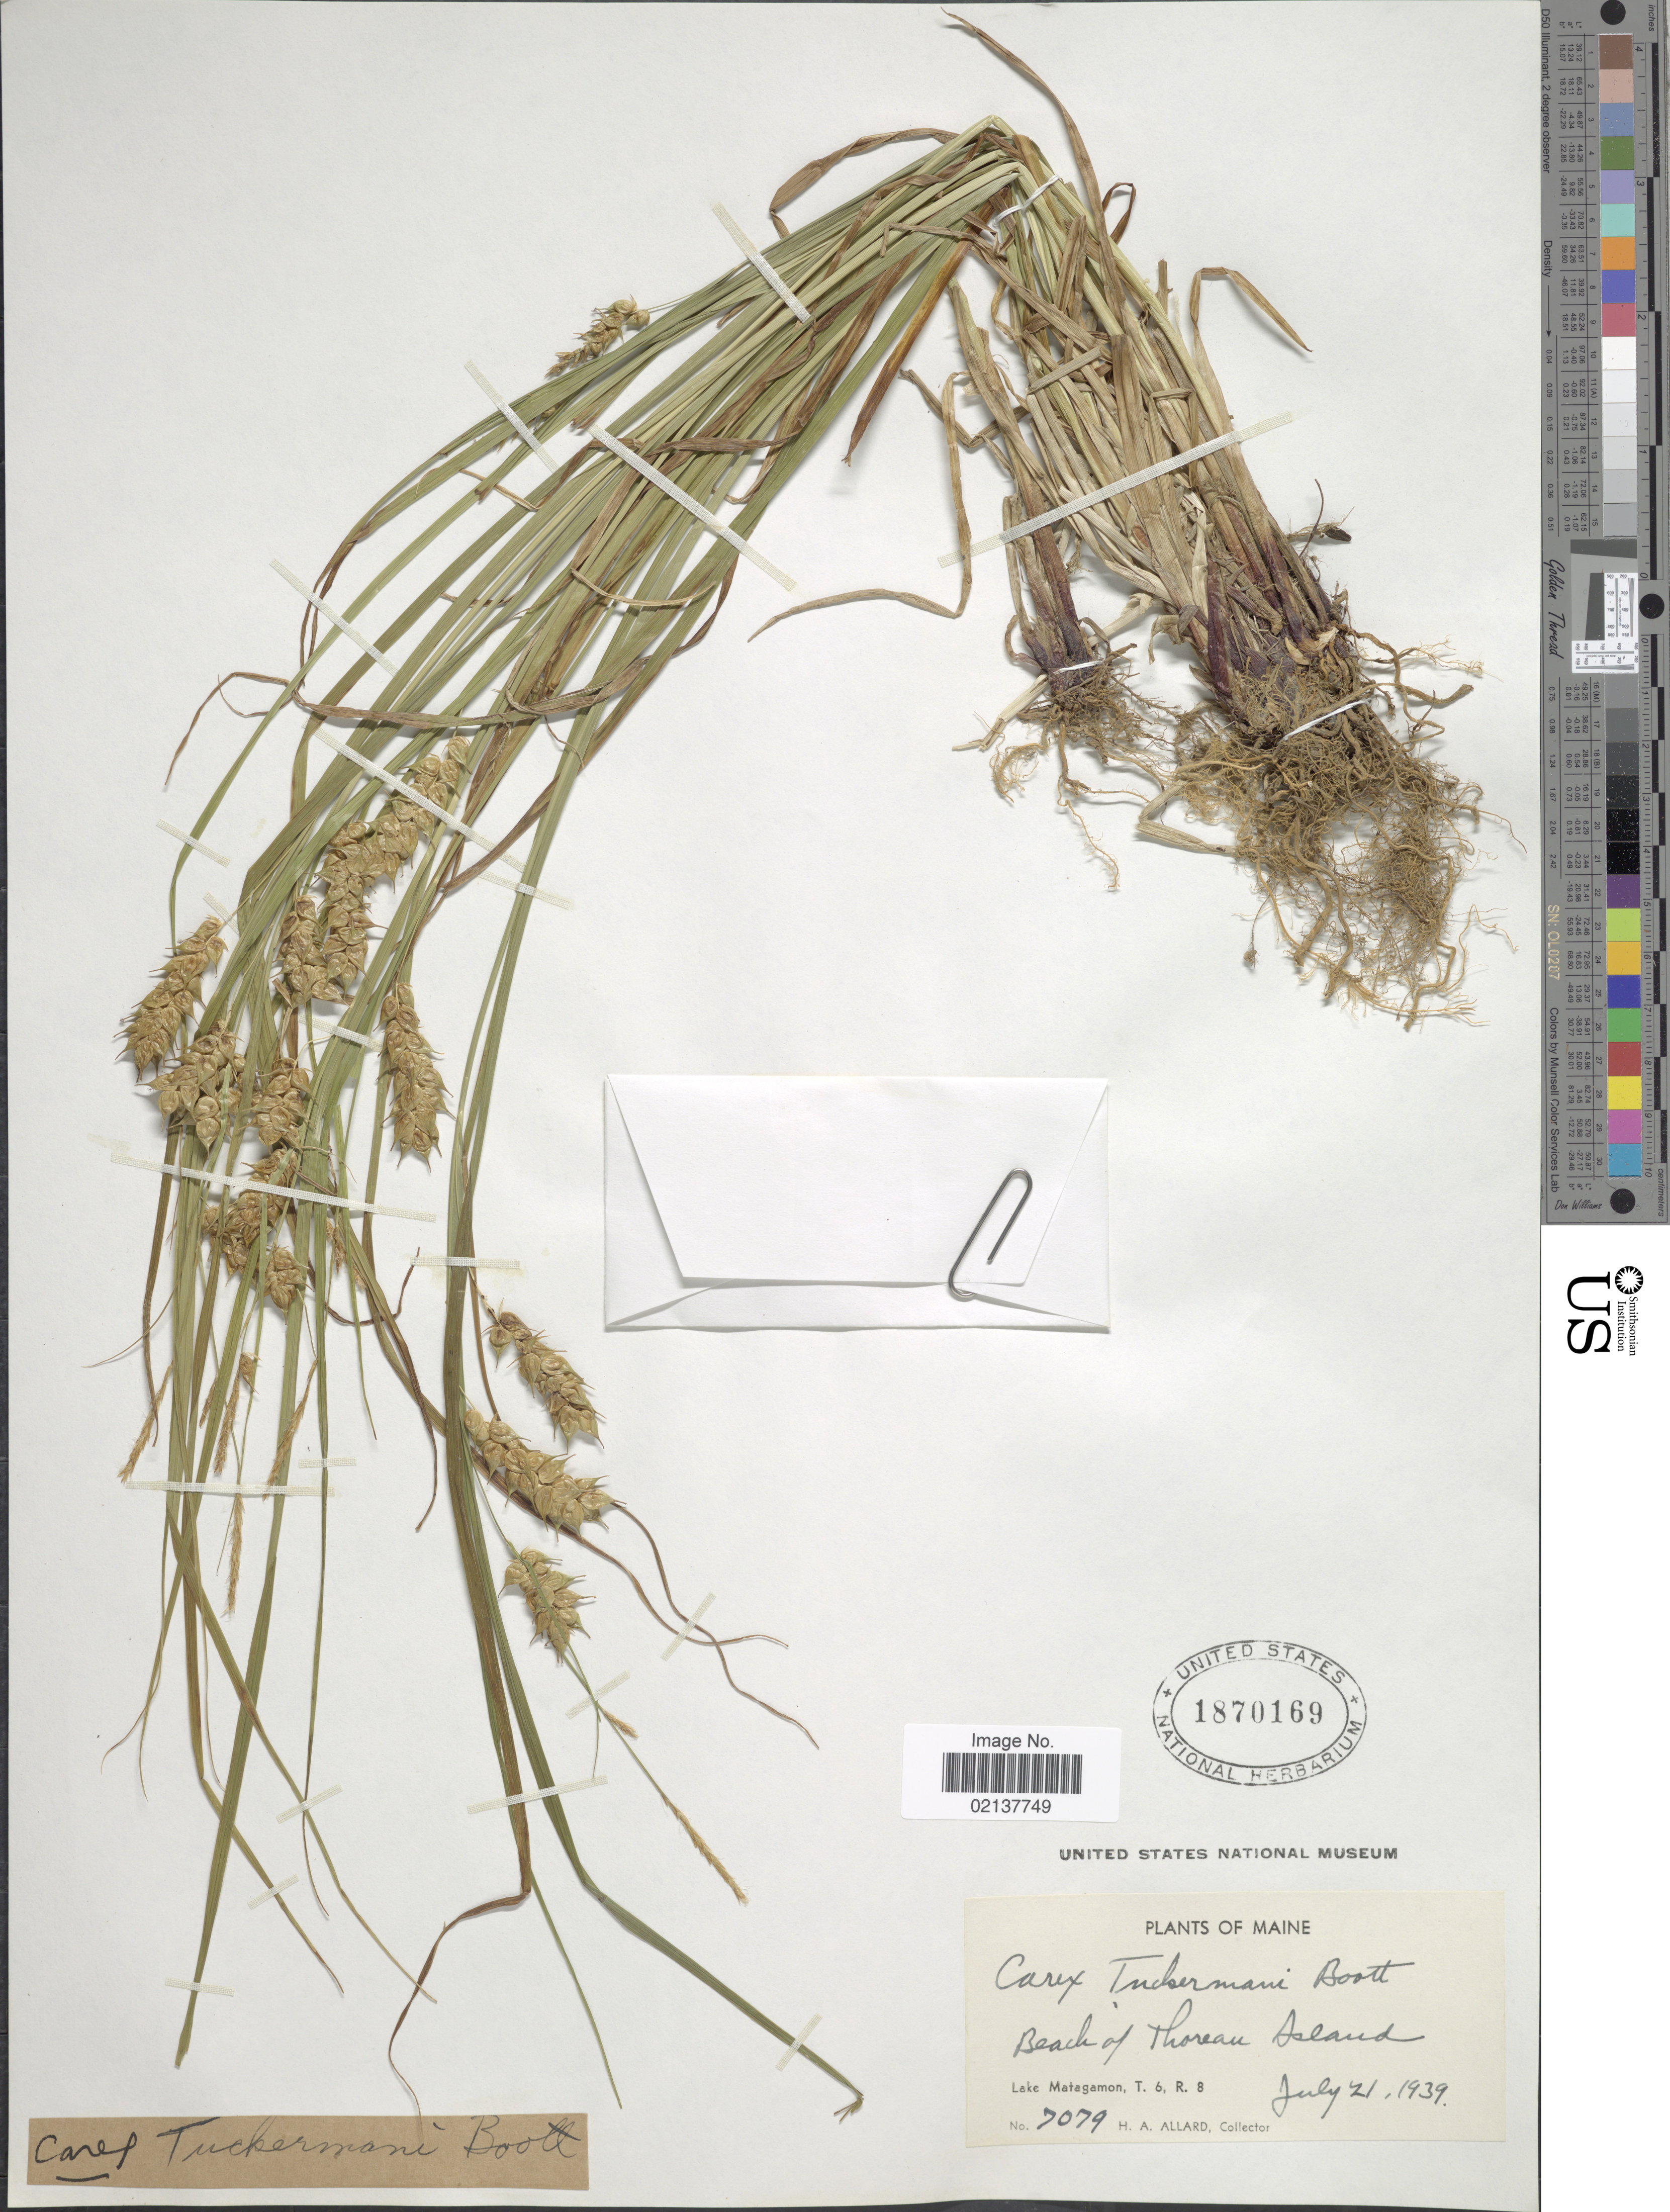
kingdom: Plantae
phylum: Tracheophyta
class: Liliopsida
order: Poales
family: Cyperaceae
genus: Carex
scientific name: Carex tuckermanii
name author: Boott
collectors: H. A. Allard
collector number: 7079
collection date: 1939-07-21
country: United States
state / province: Maine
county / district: Piscataquis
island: Thoreau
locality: Beach of Thoreau Island, Lake Matagamon, T. 6, R. 8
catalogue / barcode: US 1870169